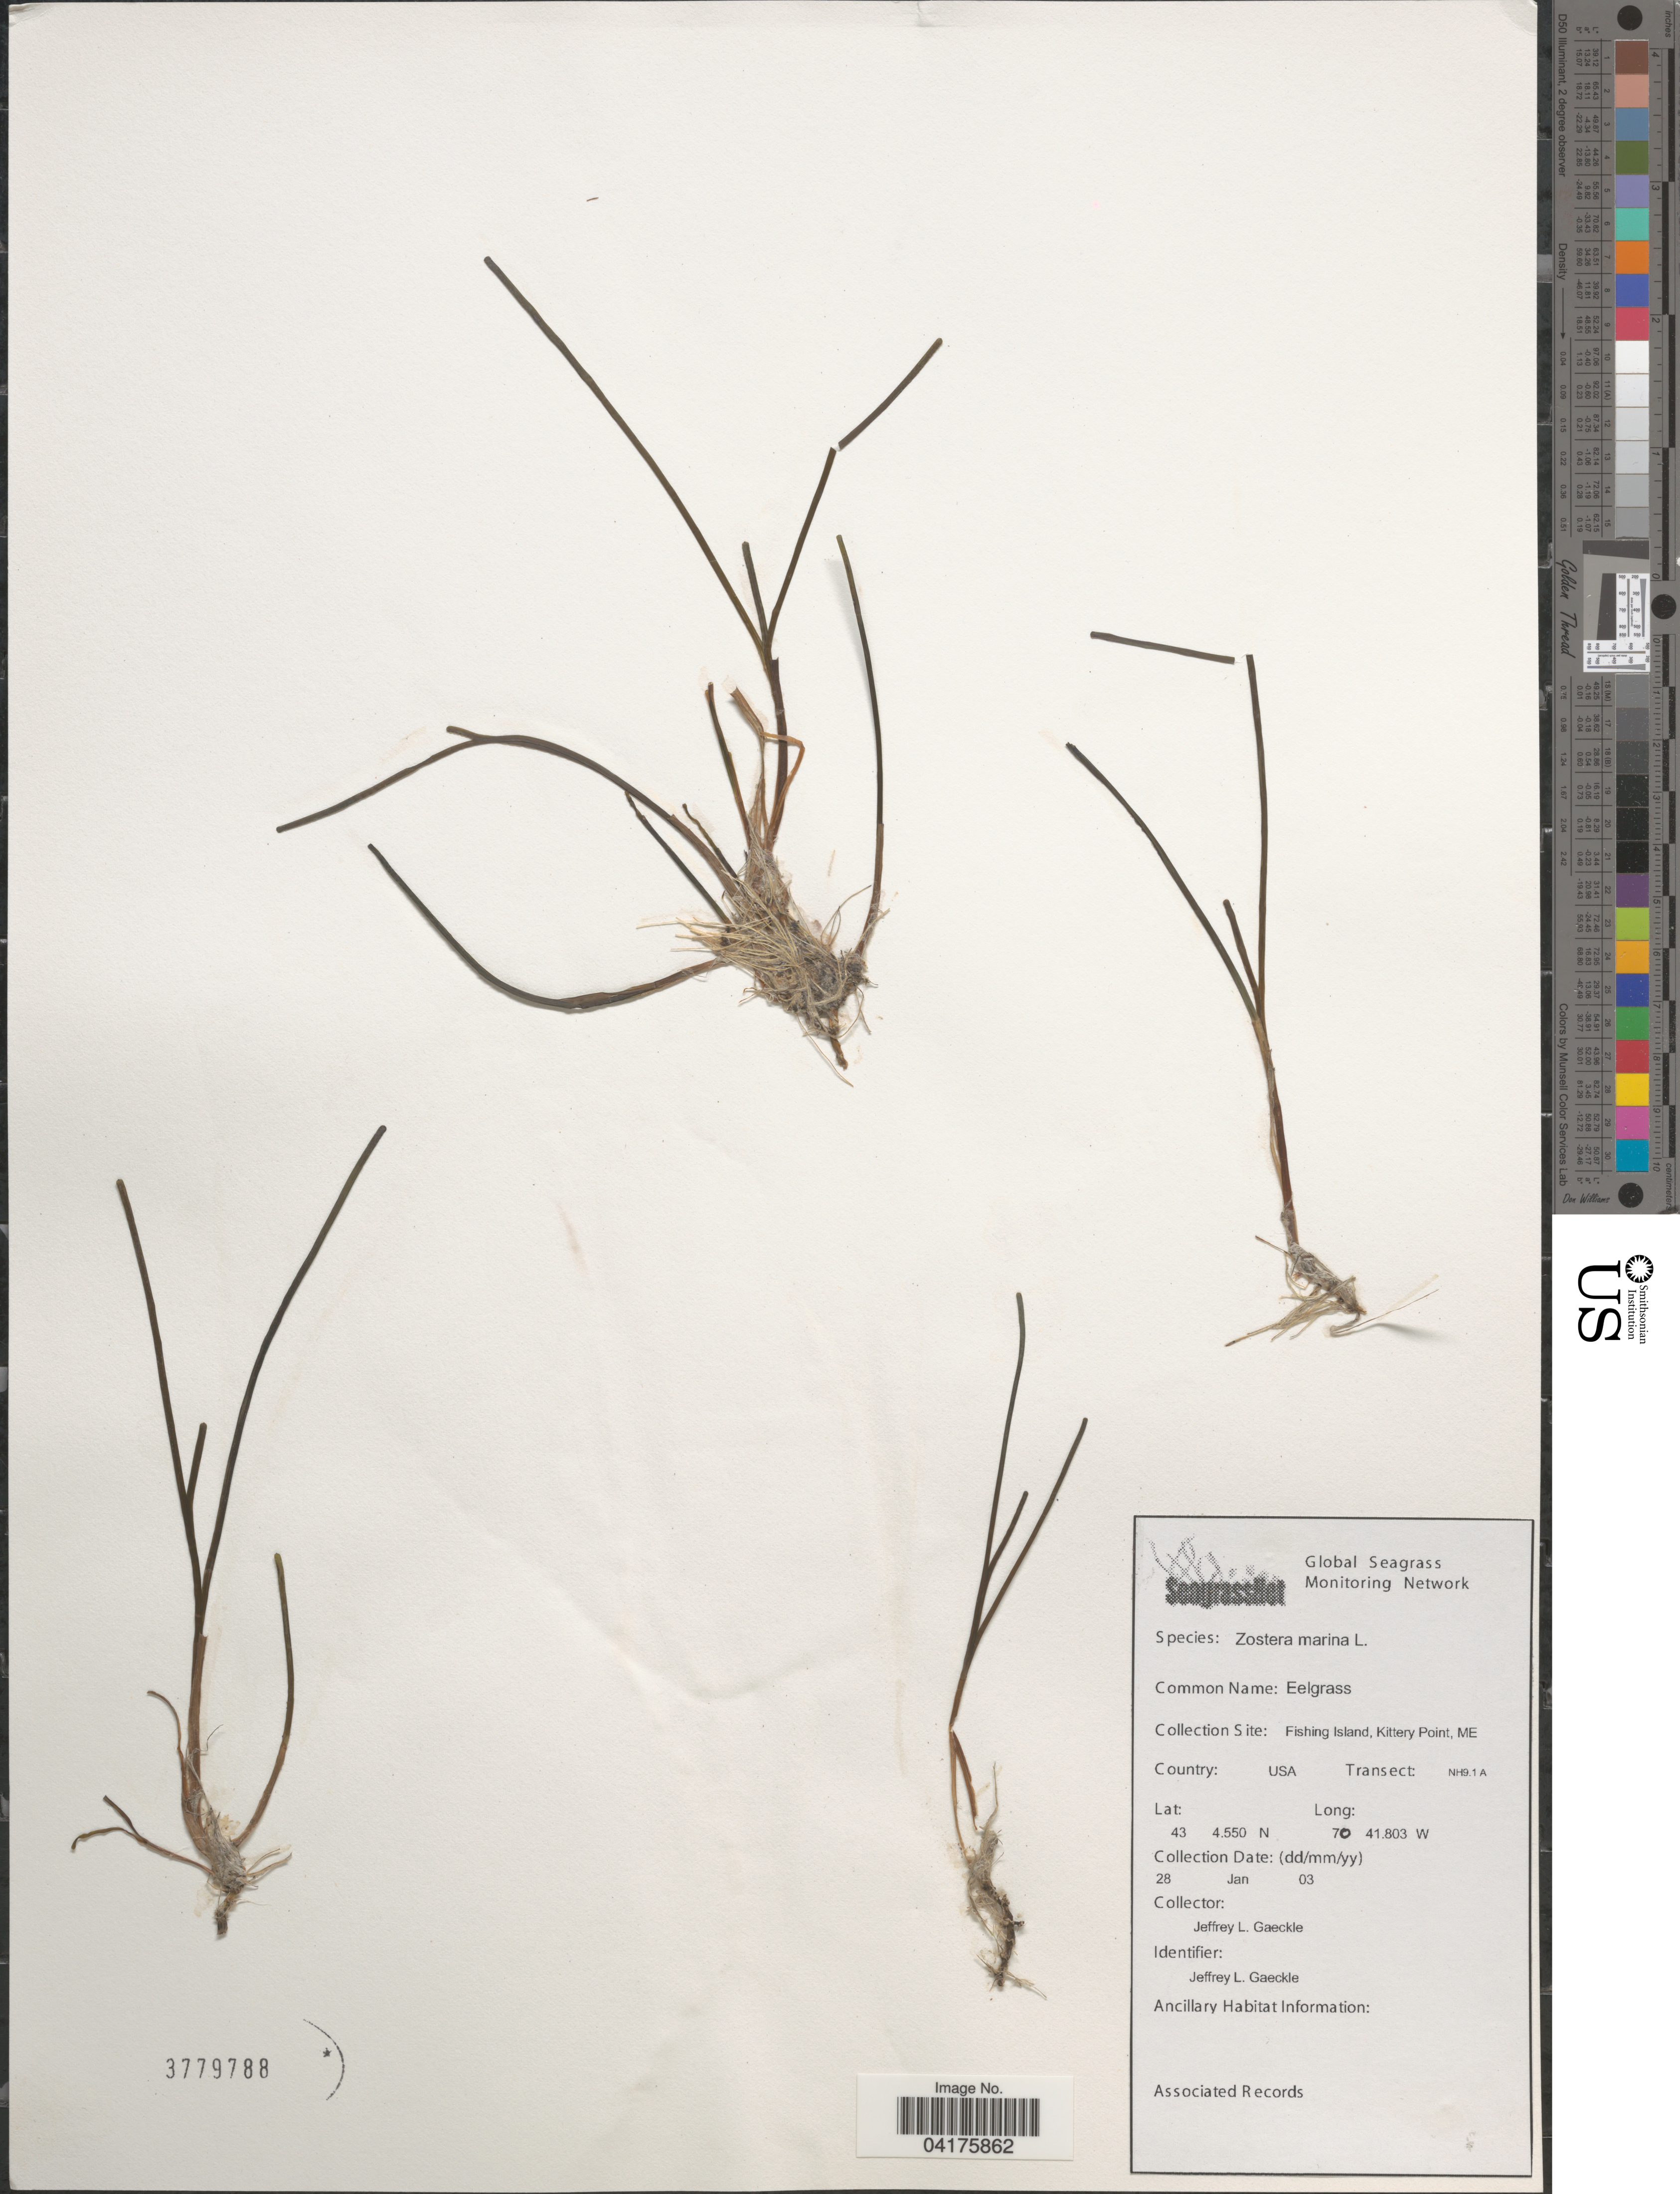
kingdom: Plantae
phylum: Tracheophyta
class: Liliopsida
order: Alismatales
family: Zosteraceae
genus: Zostera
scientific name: Zostera marina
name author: L.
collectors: J. Gaeckle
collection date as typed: Transcribed d/m/y: 28/1/3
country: United States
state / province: Maine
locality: Fishing Island, Kittery Point.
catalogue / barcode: US 3779788